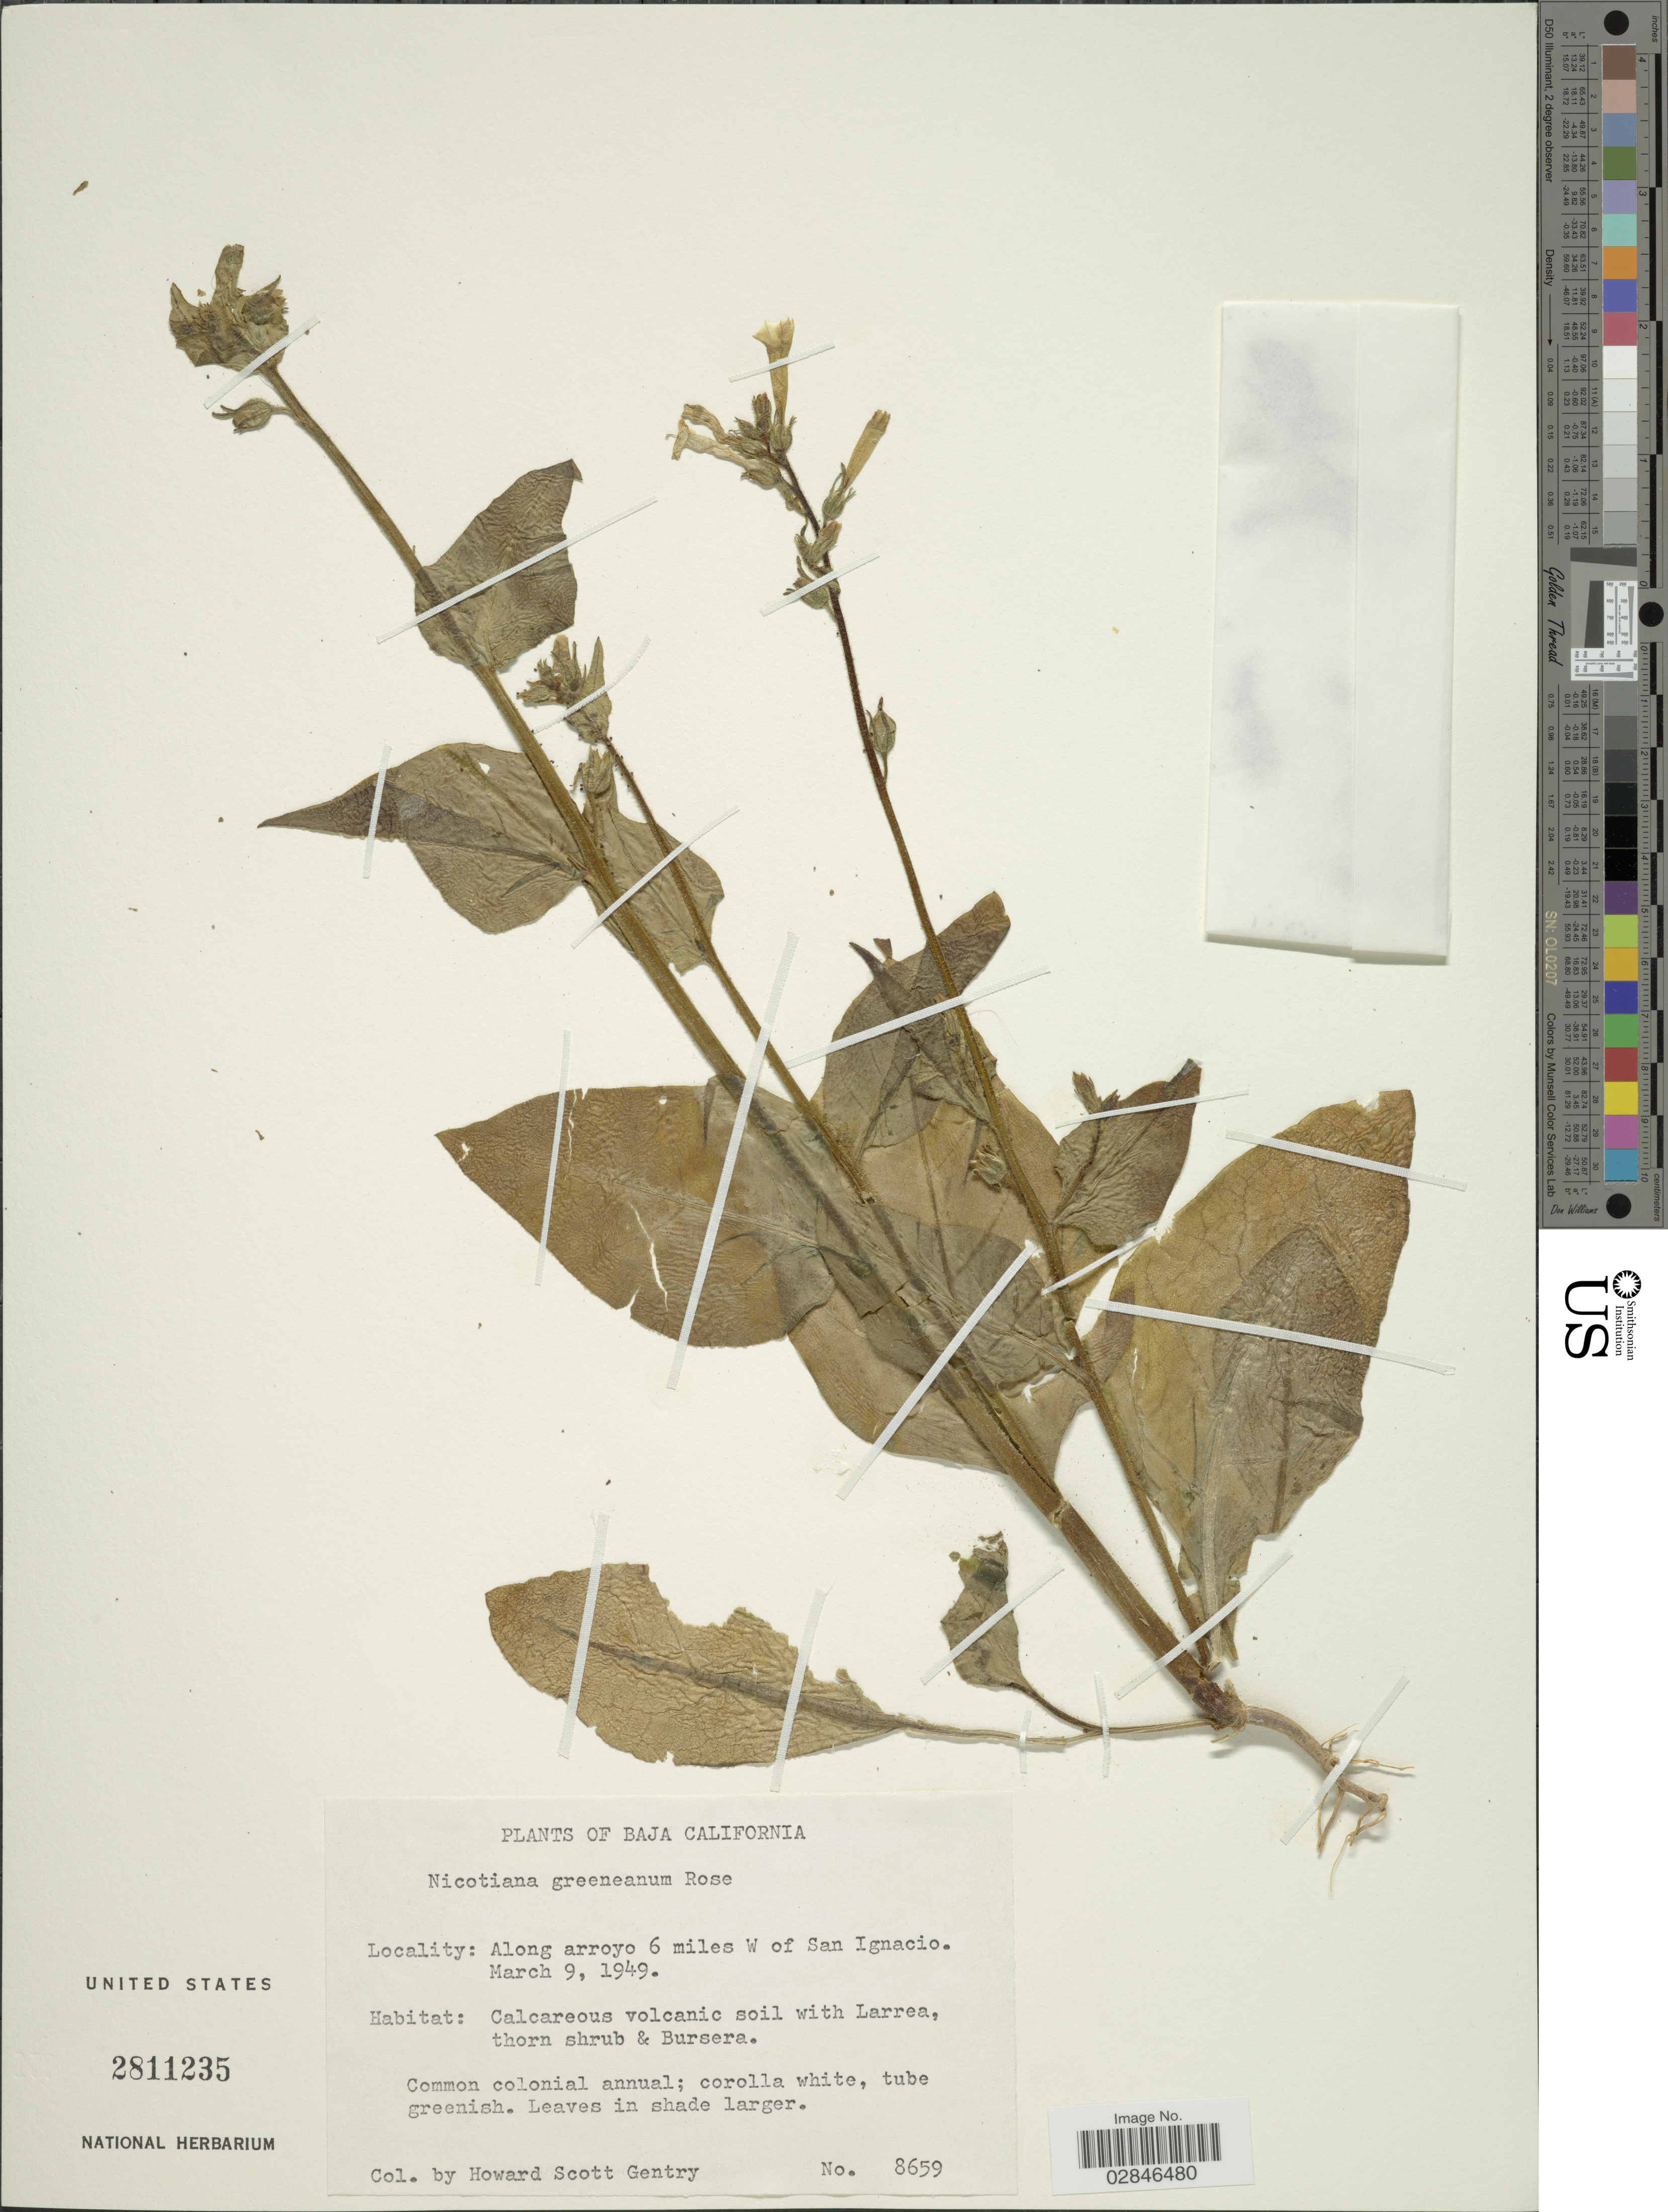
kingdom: Plantae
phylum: Tracheophyta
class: Magnoliopsida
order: Solanales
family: Solanaceae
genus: Nicotiana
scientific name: Nicotiana greeneana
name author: Rose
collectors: H. S. Gentry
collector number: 8659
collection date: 1949-03-09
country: Mexico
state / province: Baja California Sur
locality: Along arroyo 6 miles W of San Ignacio.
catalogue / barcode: US 2811235